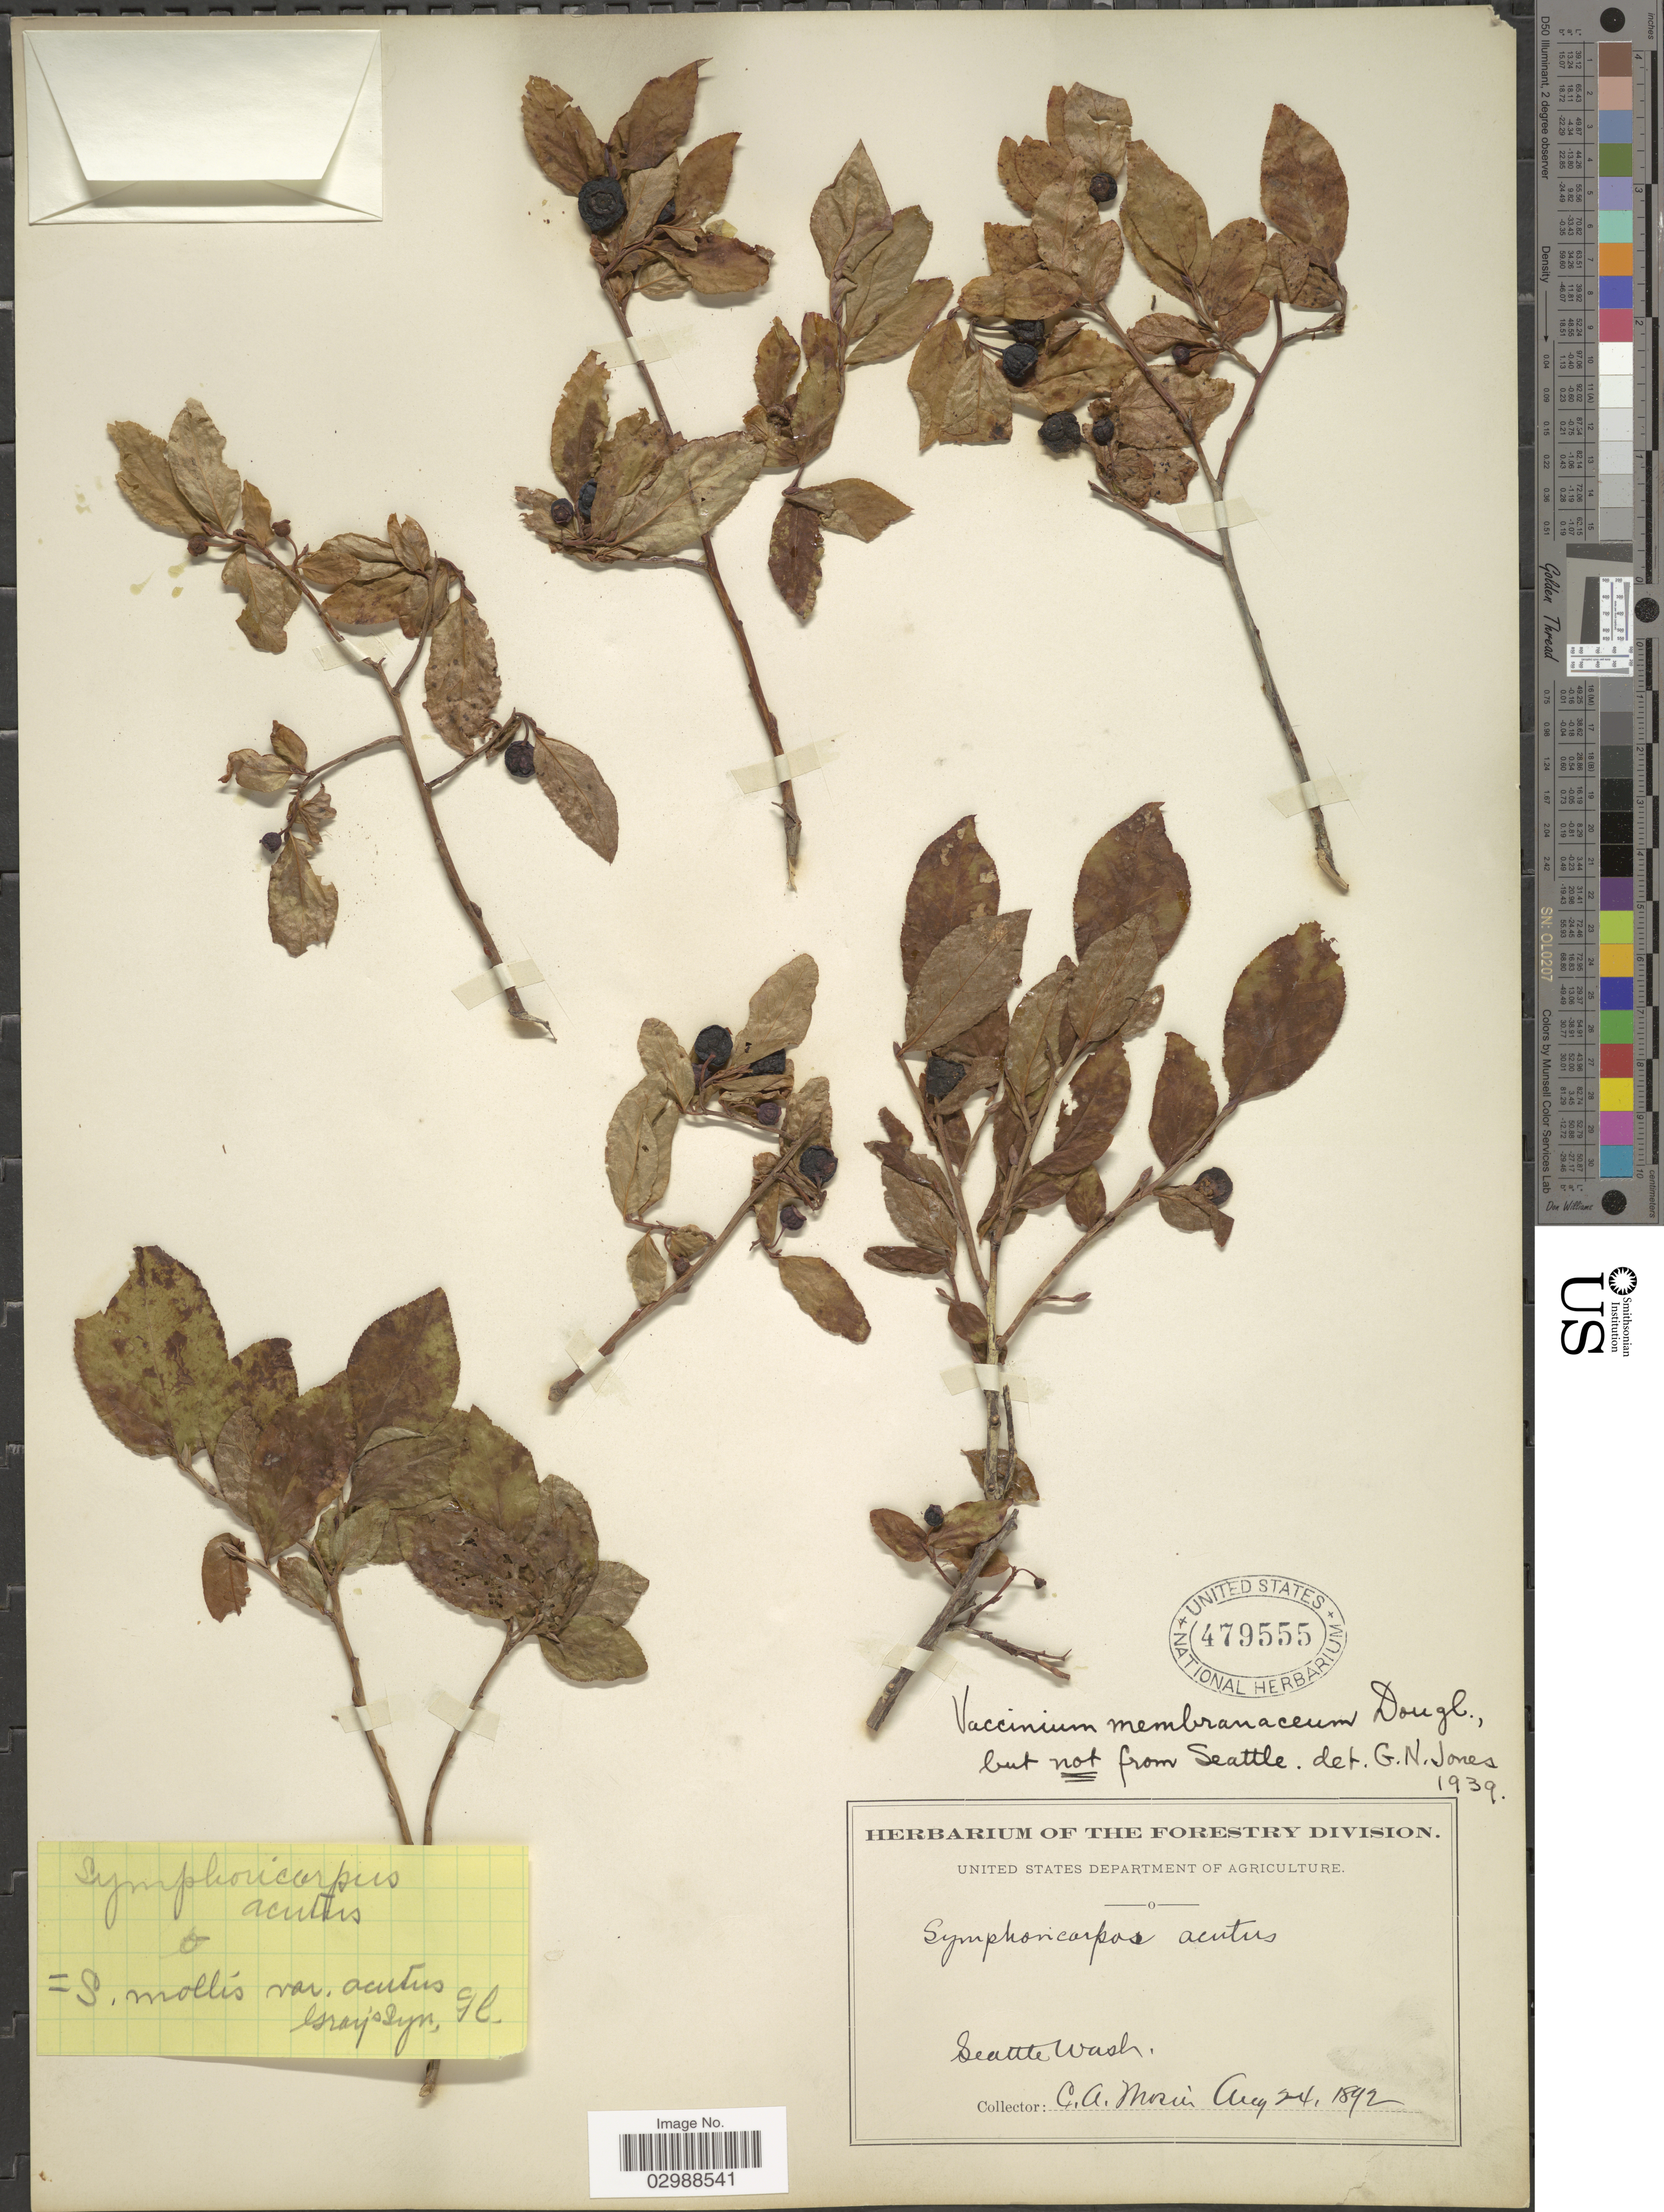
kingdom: Plantae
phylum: Tracheophyta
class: Magnoliopsida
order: Ericales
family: Ericaceae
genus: Vaccinium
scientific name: Vaccinium membranaceum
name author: Douglas ex Torr.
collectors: C. A. Mosier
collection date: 1892-08-24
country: United States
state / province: Washington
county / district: King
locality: Seattle.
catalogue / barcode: US 479555